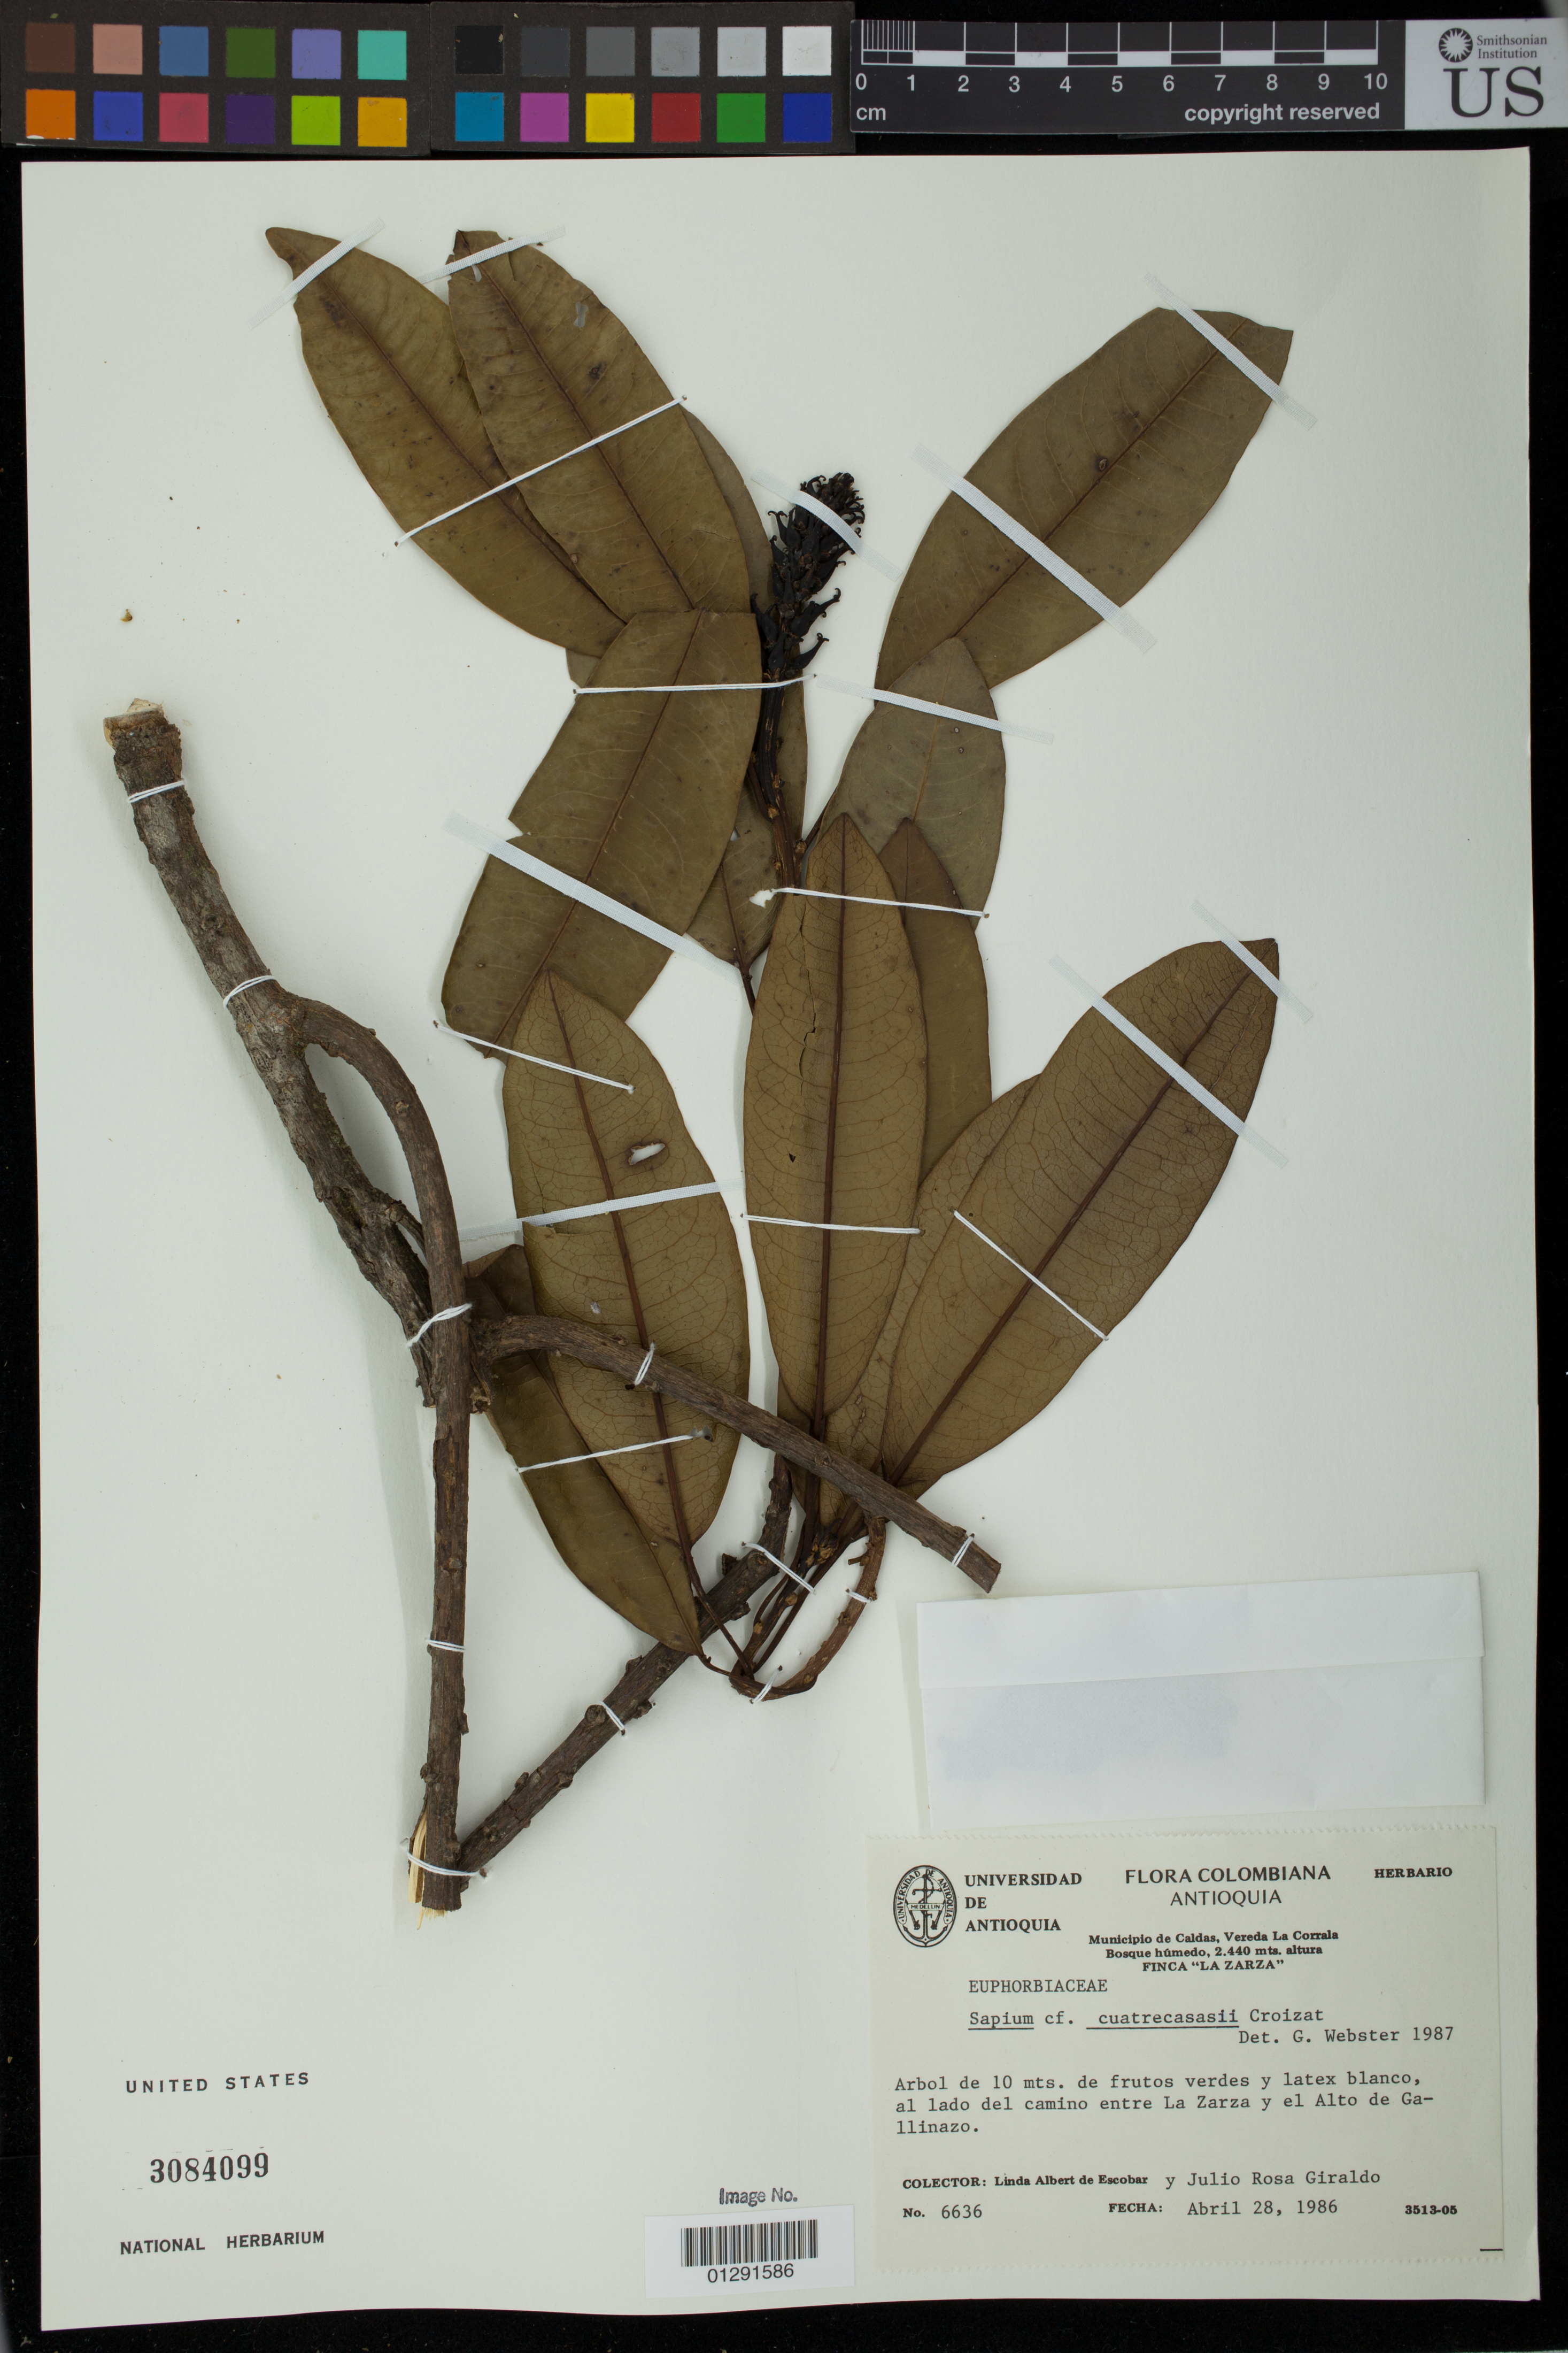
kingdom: Plantae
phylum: Tracheophyta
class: Magnoliopsida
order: Malpighiales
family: Euphorbiaceae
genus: Sapium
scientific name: Sapium stylare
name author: Müll. Arg.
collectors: L. K. de Escobar & J. Giraldo J.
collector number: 6636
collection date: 1986-04-28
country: Colombia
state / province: Antioquia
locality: Municipio de Caldas: Vereda La Corrala: Bosque húmedo, Finca “La Zarza”, entre La Zarza y el Alto de Gallinazo.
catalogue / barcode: US 3084099